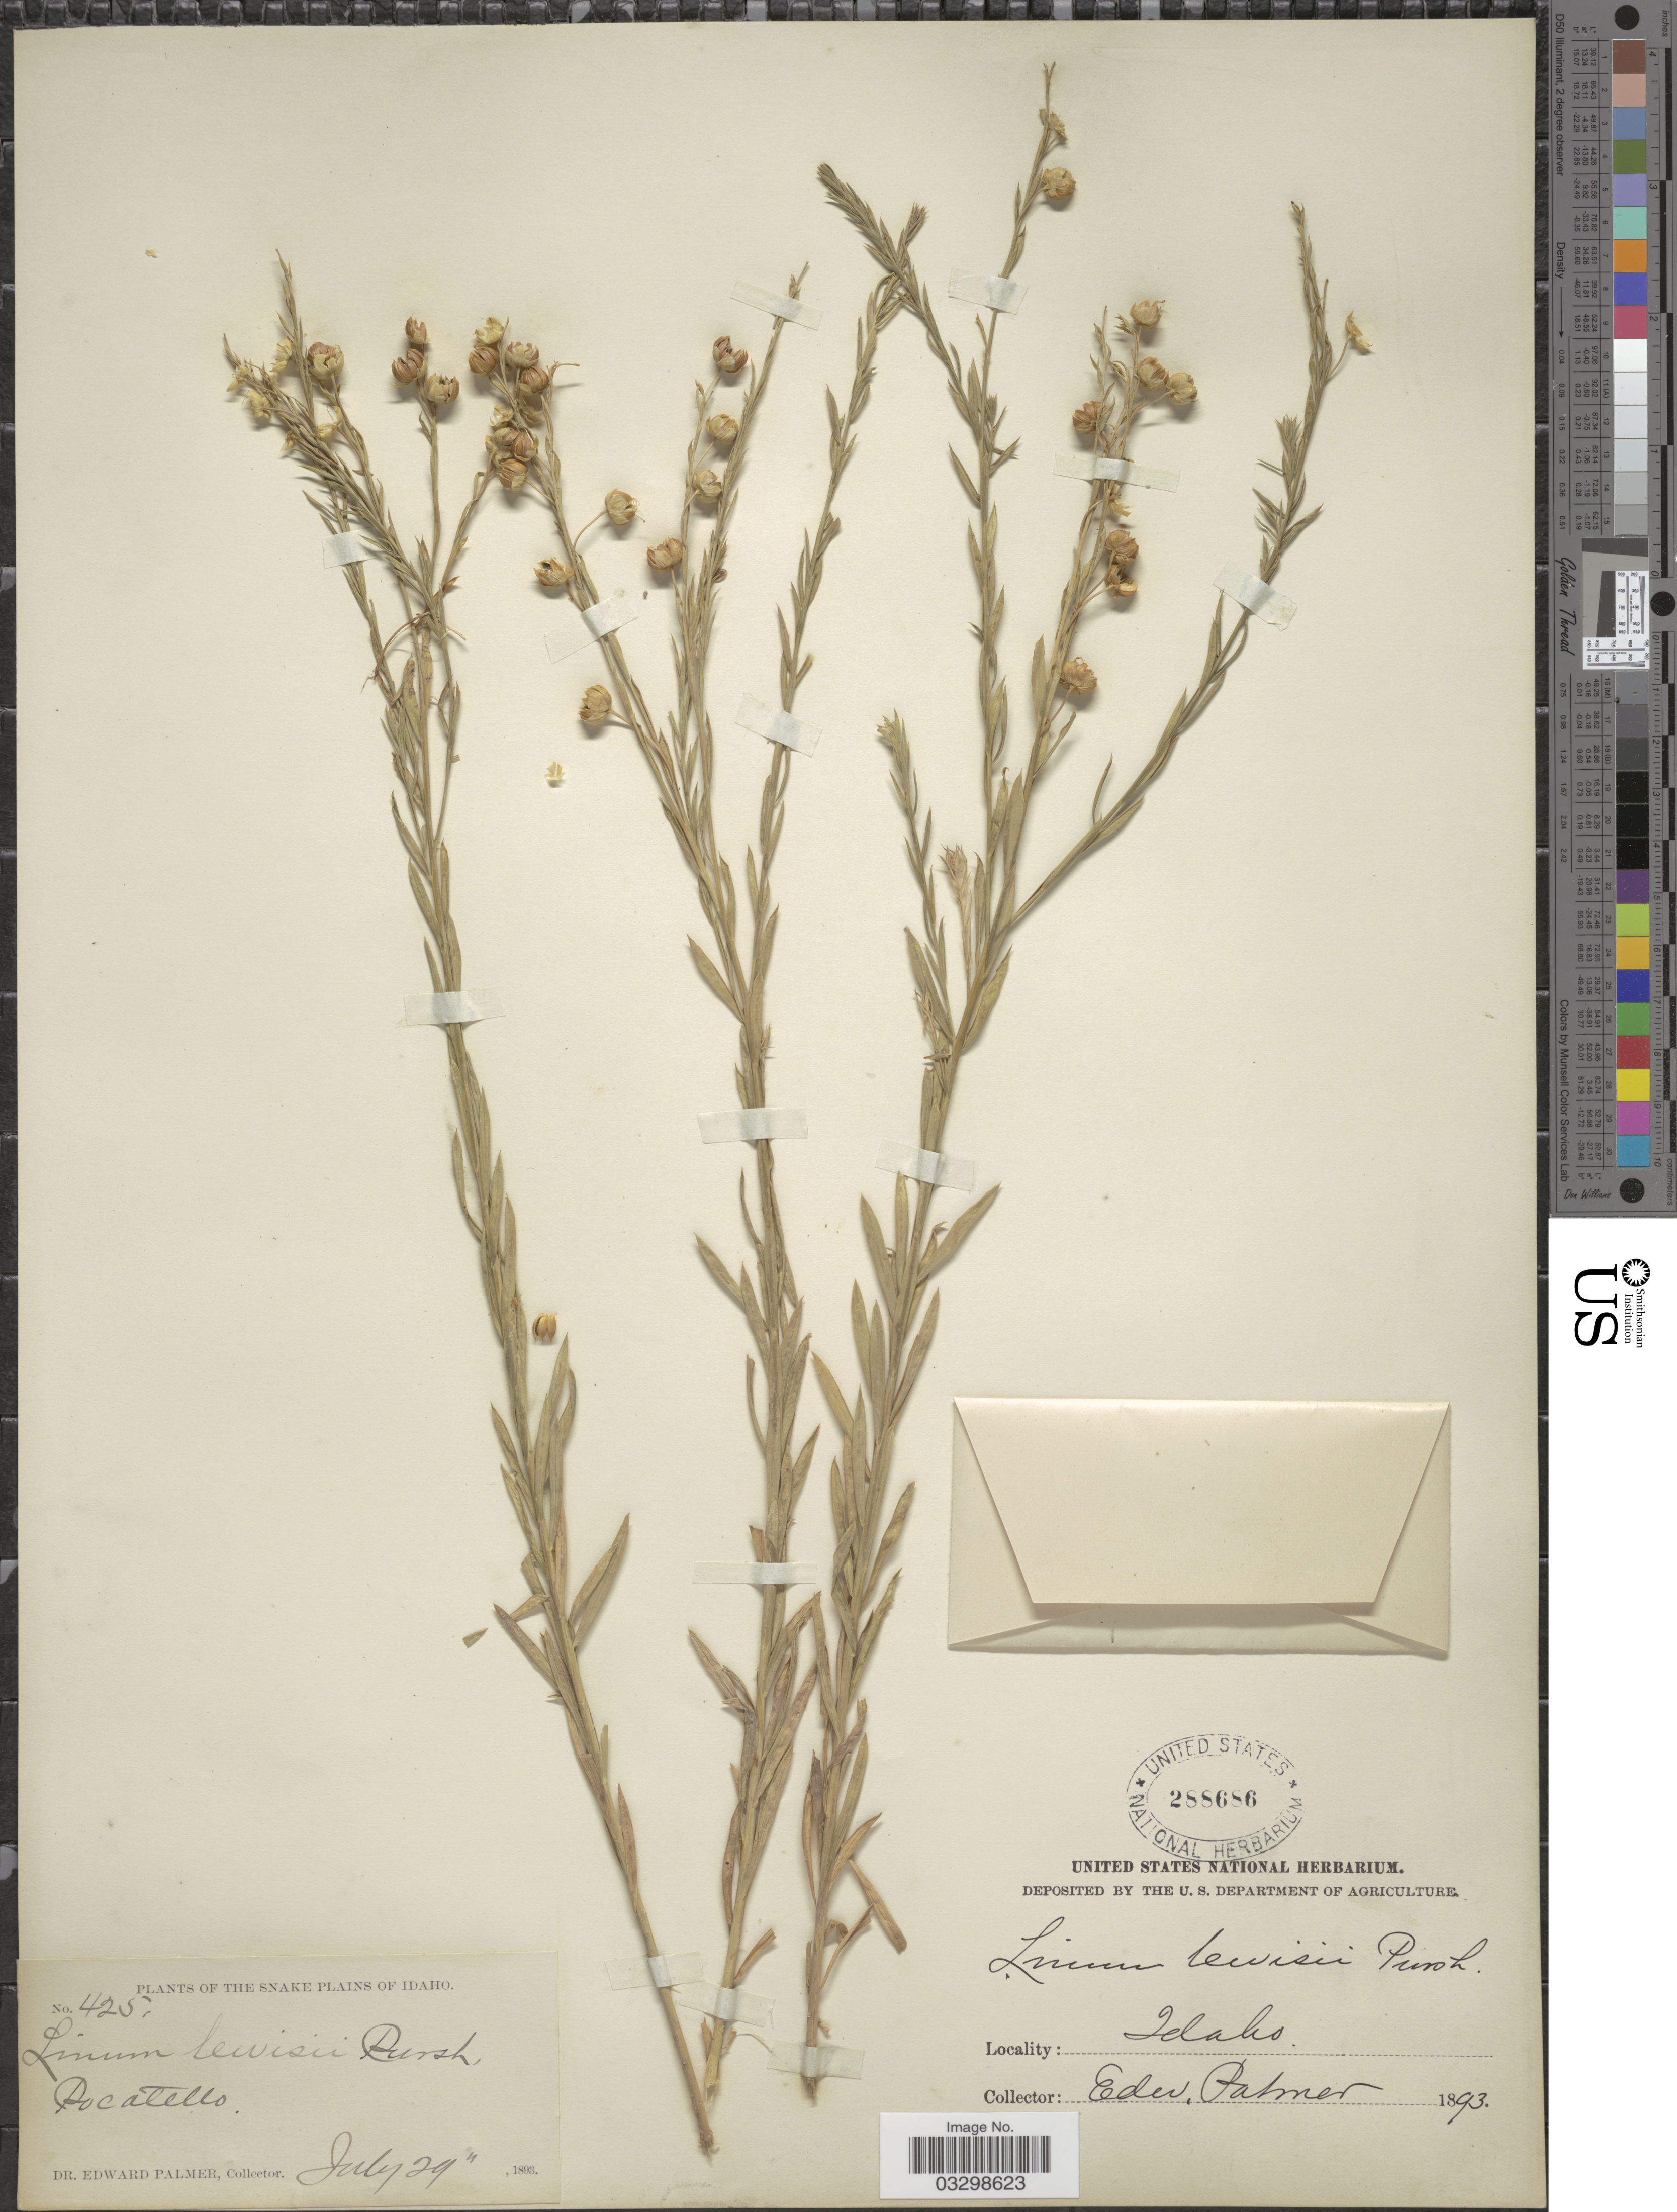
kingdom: Plantae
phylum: Tracheophyta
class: Magnoliopsida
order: Malpighiales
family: Linaceae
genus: Linum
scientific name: Linum lewisii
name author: Pursh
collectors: E. Palmer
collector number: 425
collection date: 1893-07-29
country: United States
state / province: Idaho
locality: The Snake Plains of Idaho. Pocatello.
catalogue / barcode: US 288686